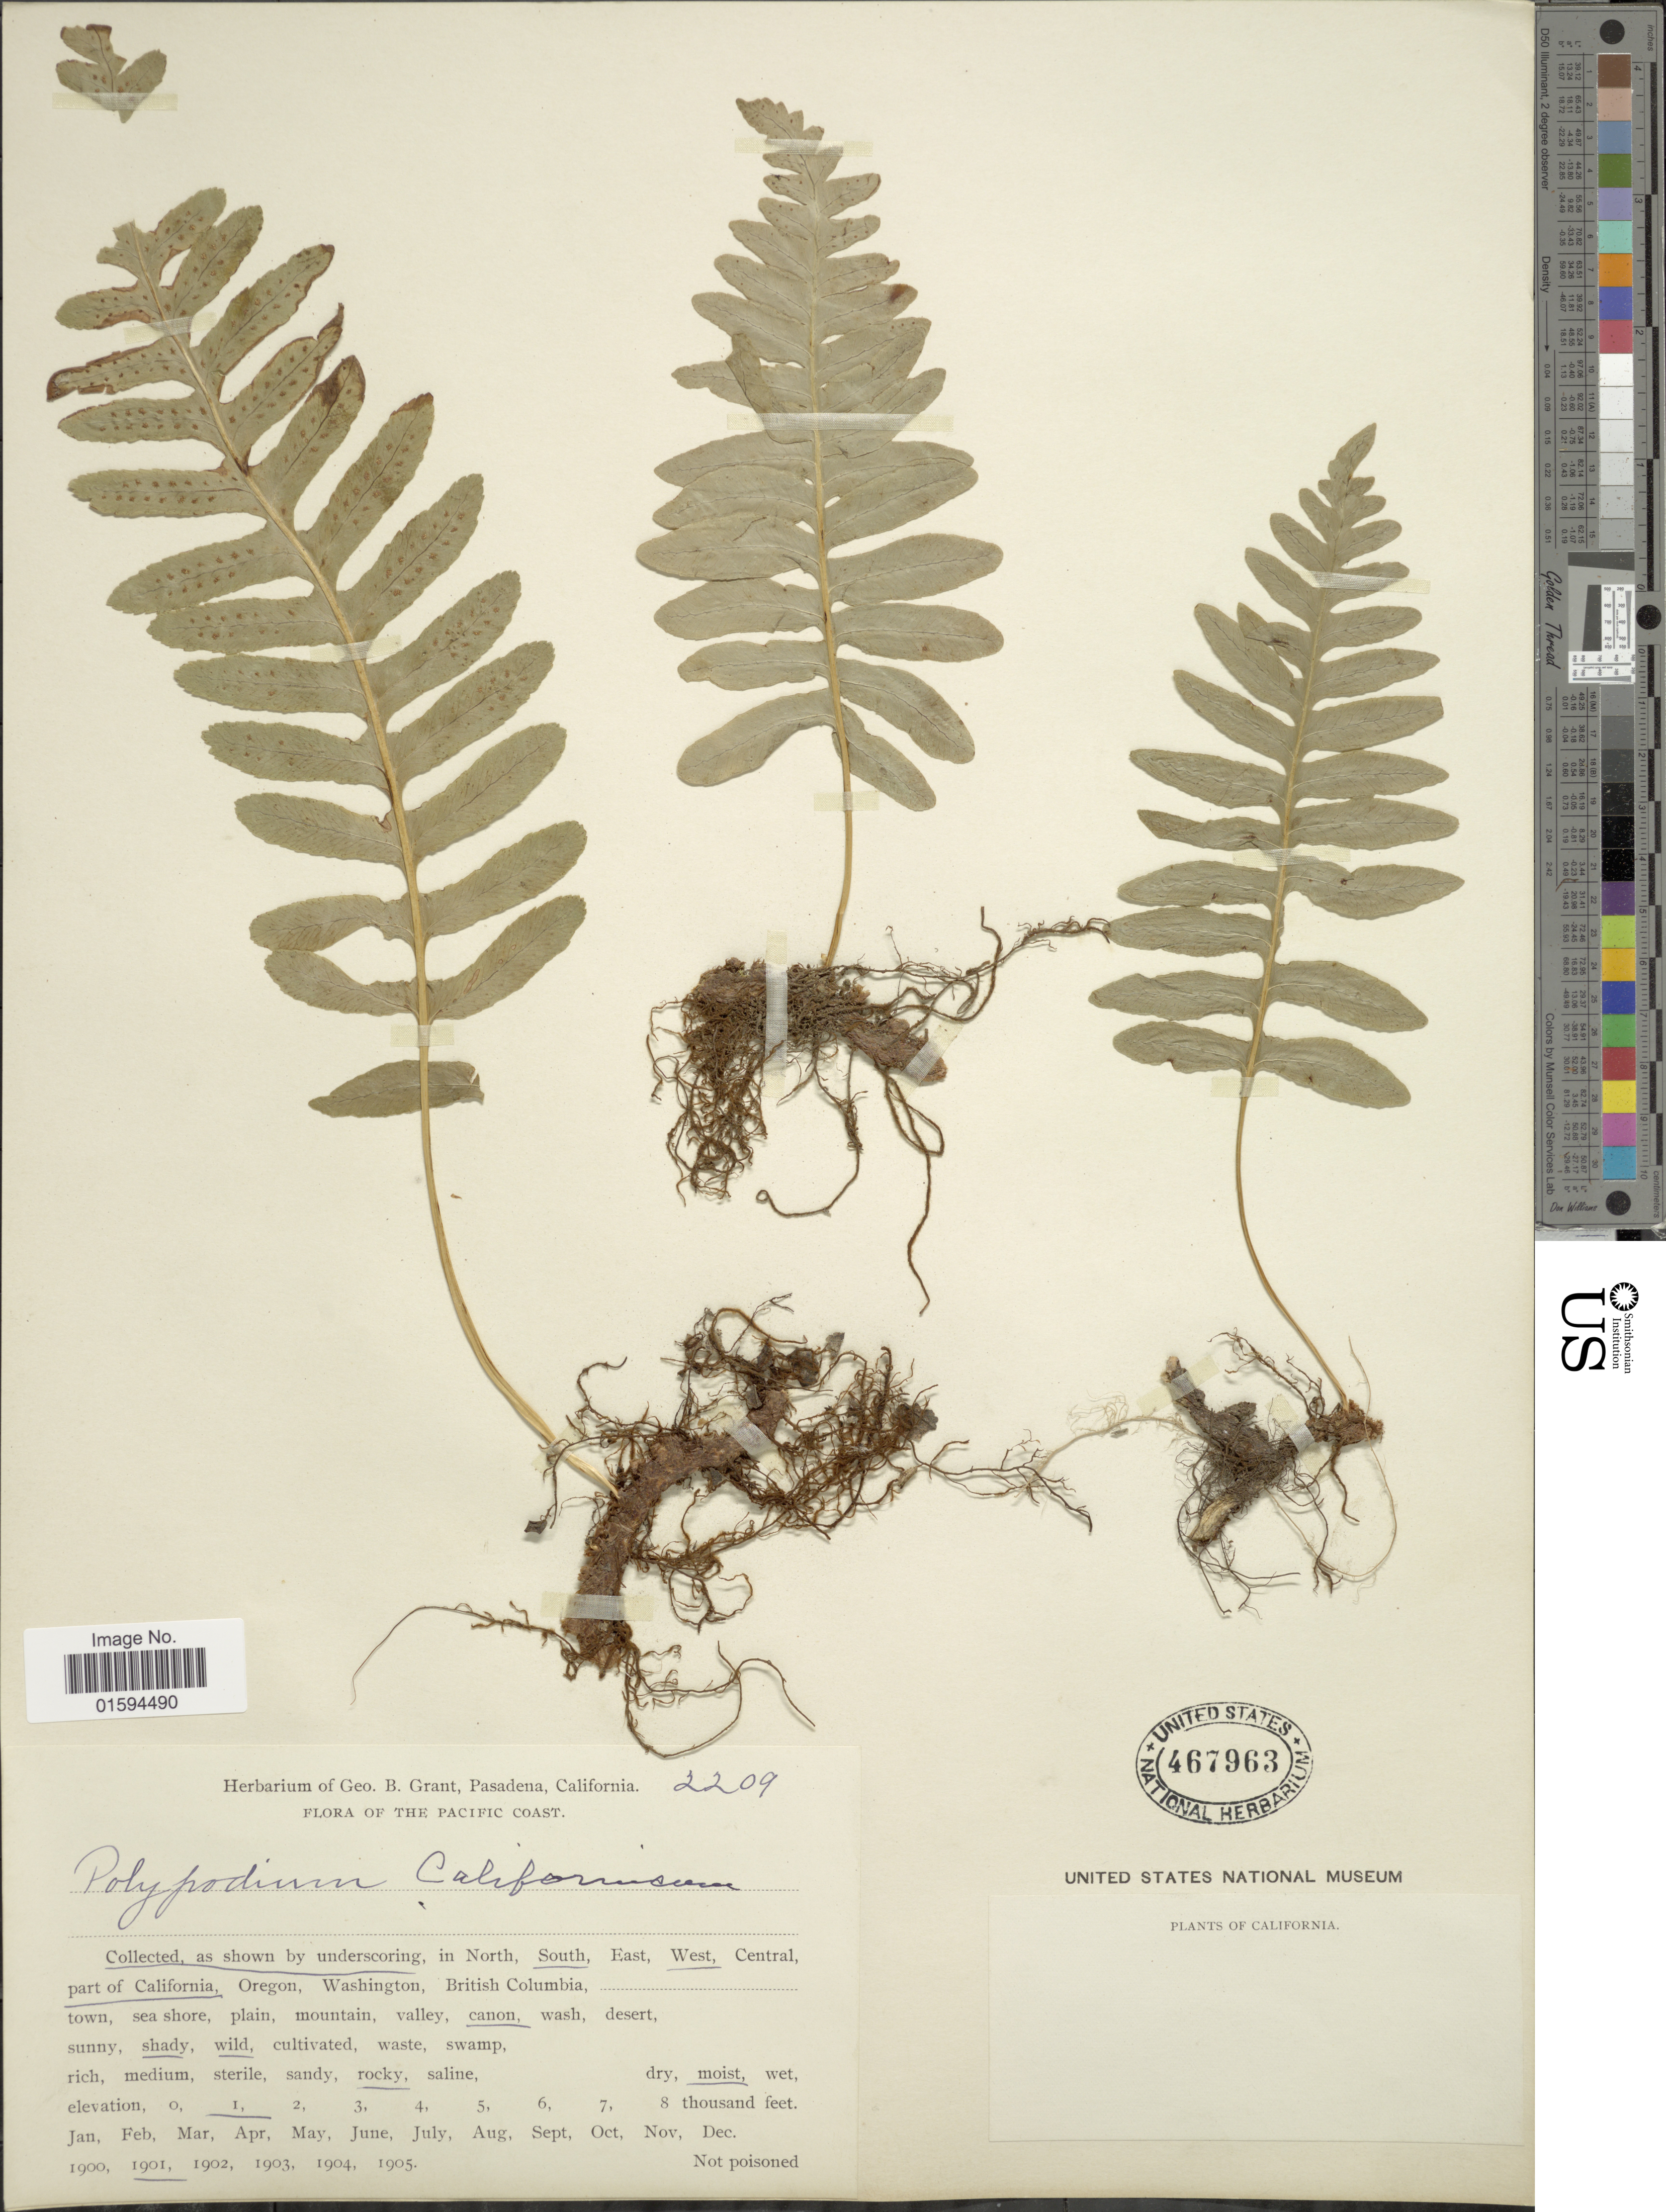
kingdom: Plantae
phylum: Tracheophyta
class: Polypodiopsida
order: Polypodiales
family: Polypodiaceae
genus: Polypodium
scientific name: Polypodium californicum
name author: Kaulf.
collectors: ex herb. G. B. Grant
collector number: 2209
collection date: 1901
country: United States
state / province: California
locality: In South West Central part of California, canon, shady, rocky, moist.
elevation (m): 305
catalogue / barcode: US 467963